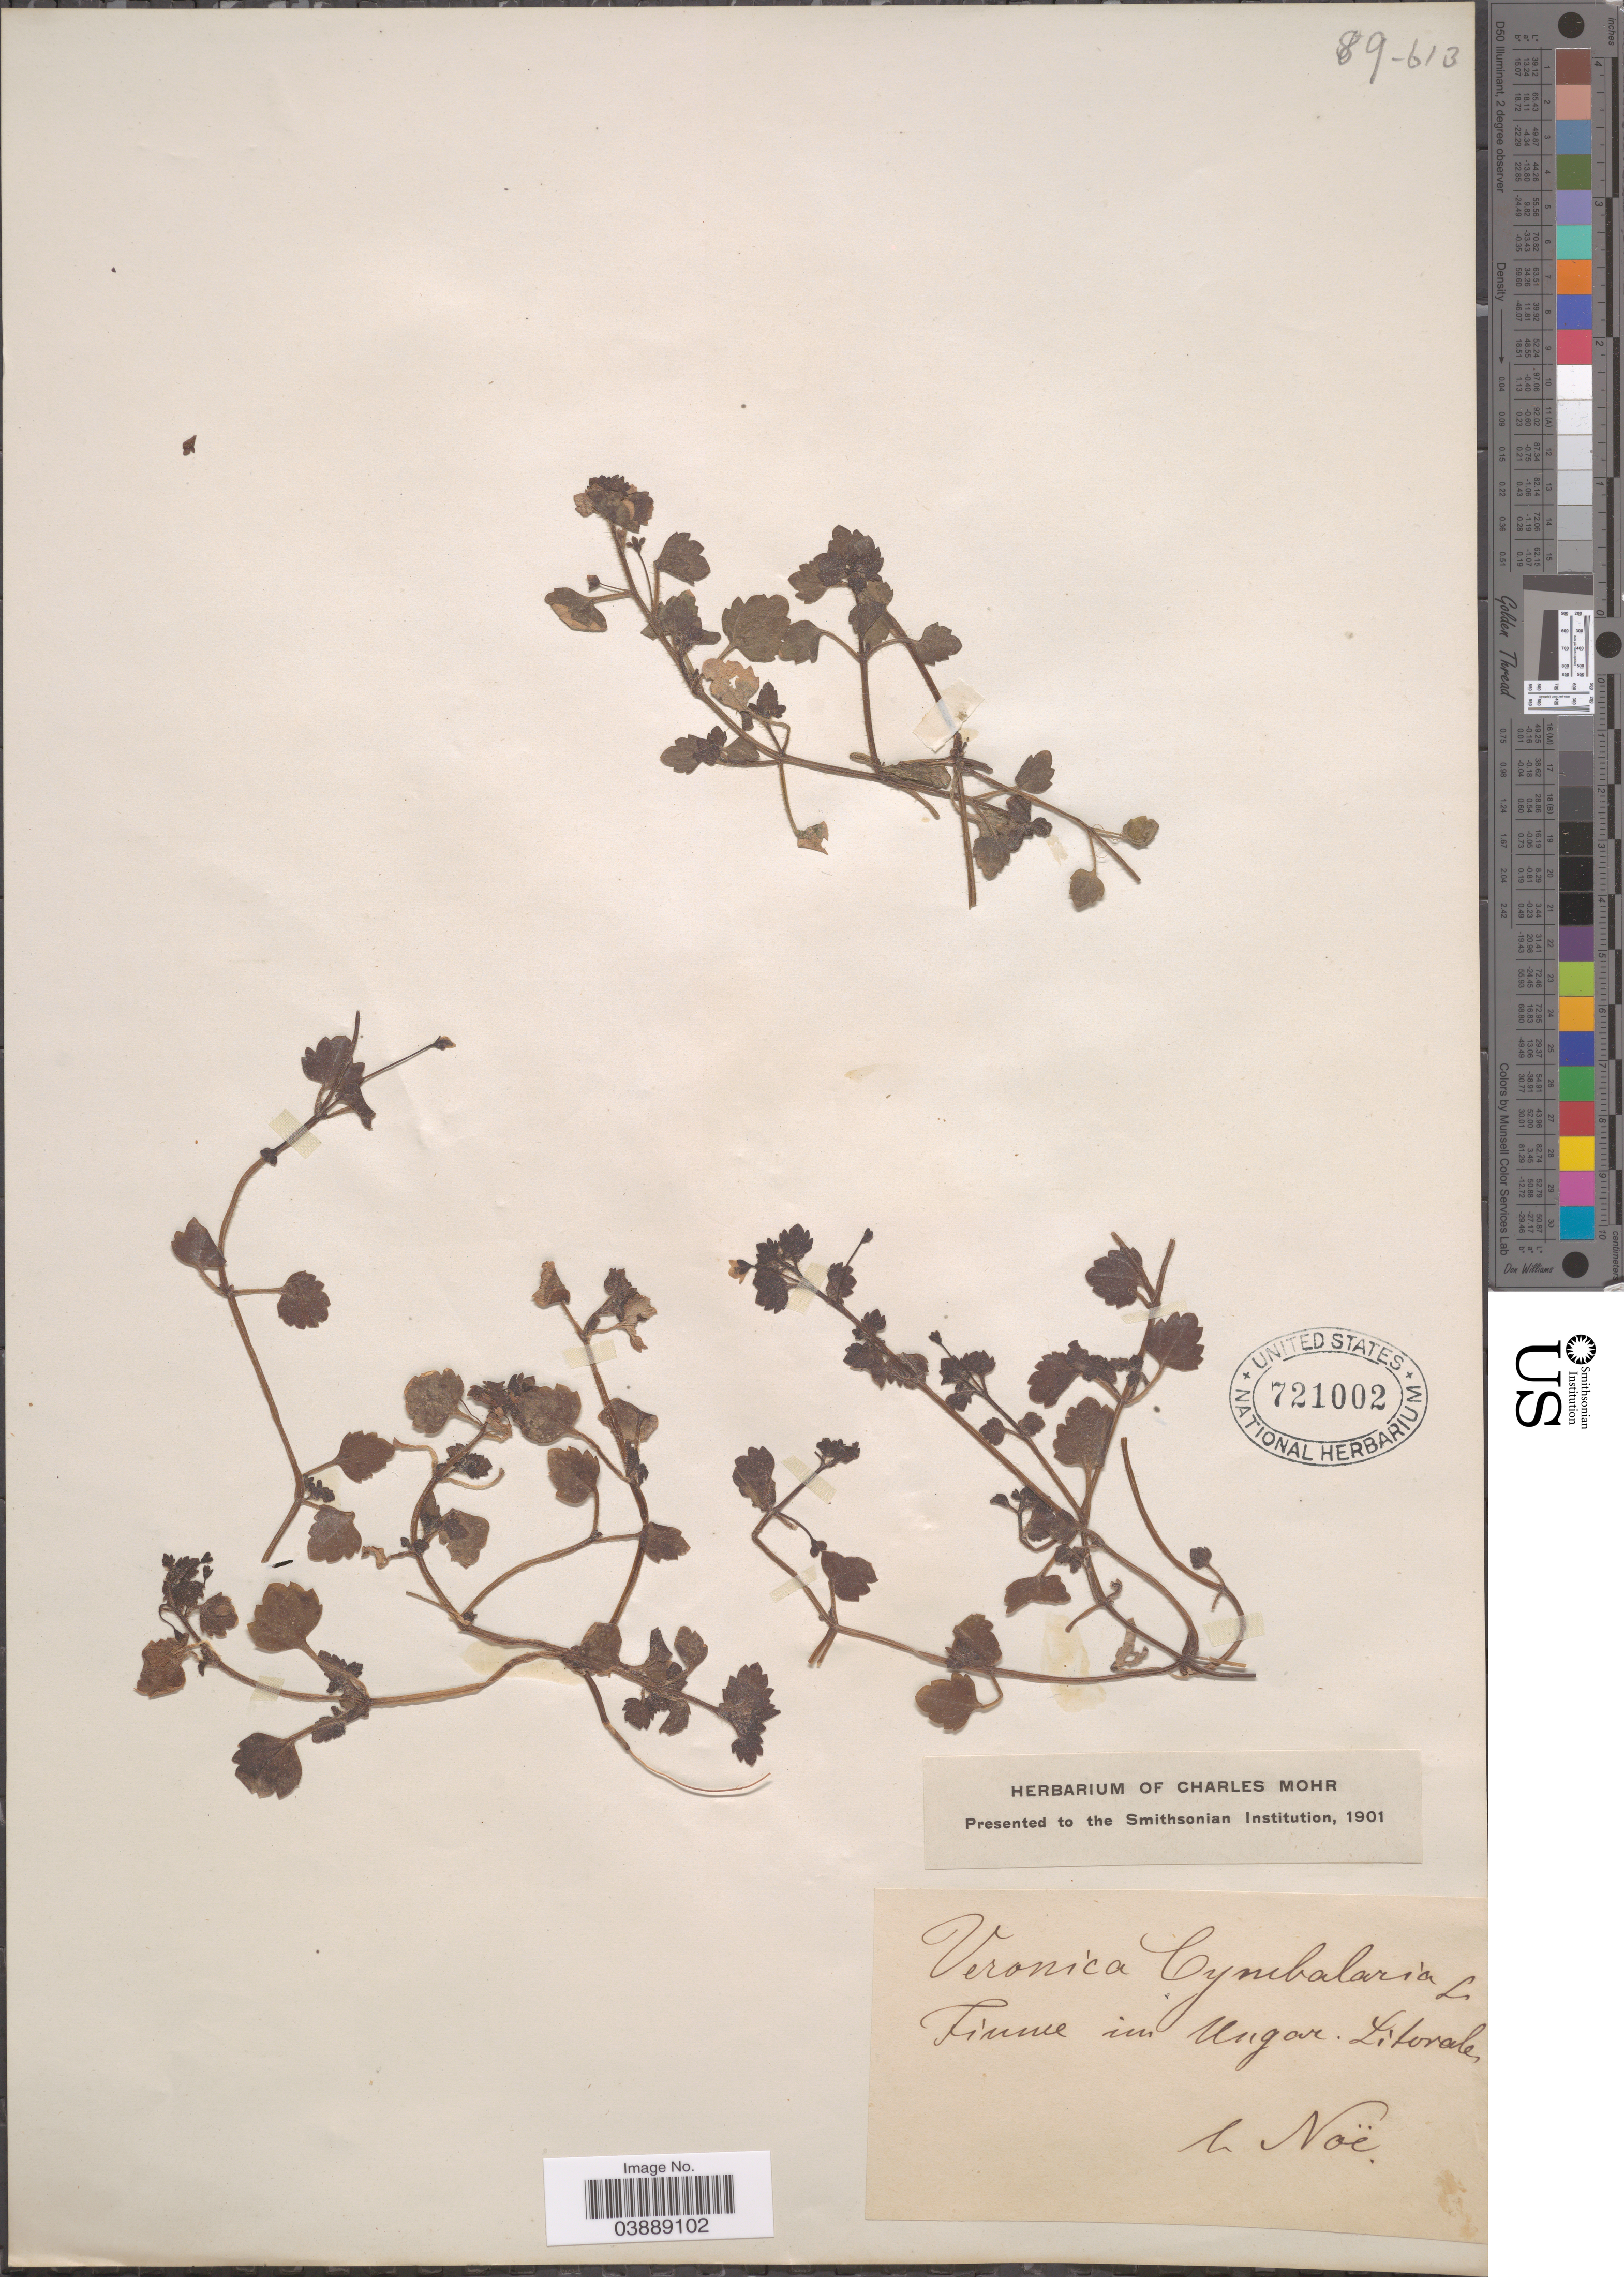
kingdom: Plantae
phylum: Tracheophyta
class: Magnoliopsida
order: Lamiales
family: Plantaginaceae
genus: Veronica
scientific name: Veronica cymbalaria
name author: M. Bodard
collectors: C. Noe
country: Croatia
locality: Fiume im Ungar.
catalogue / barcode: US 721002